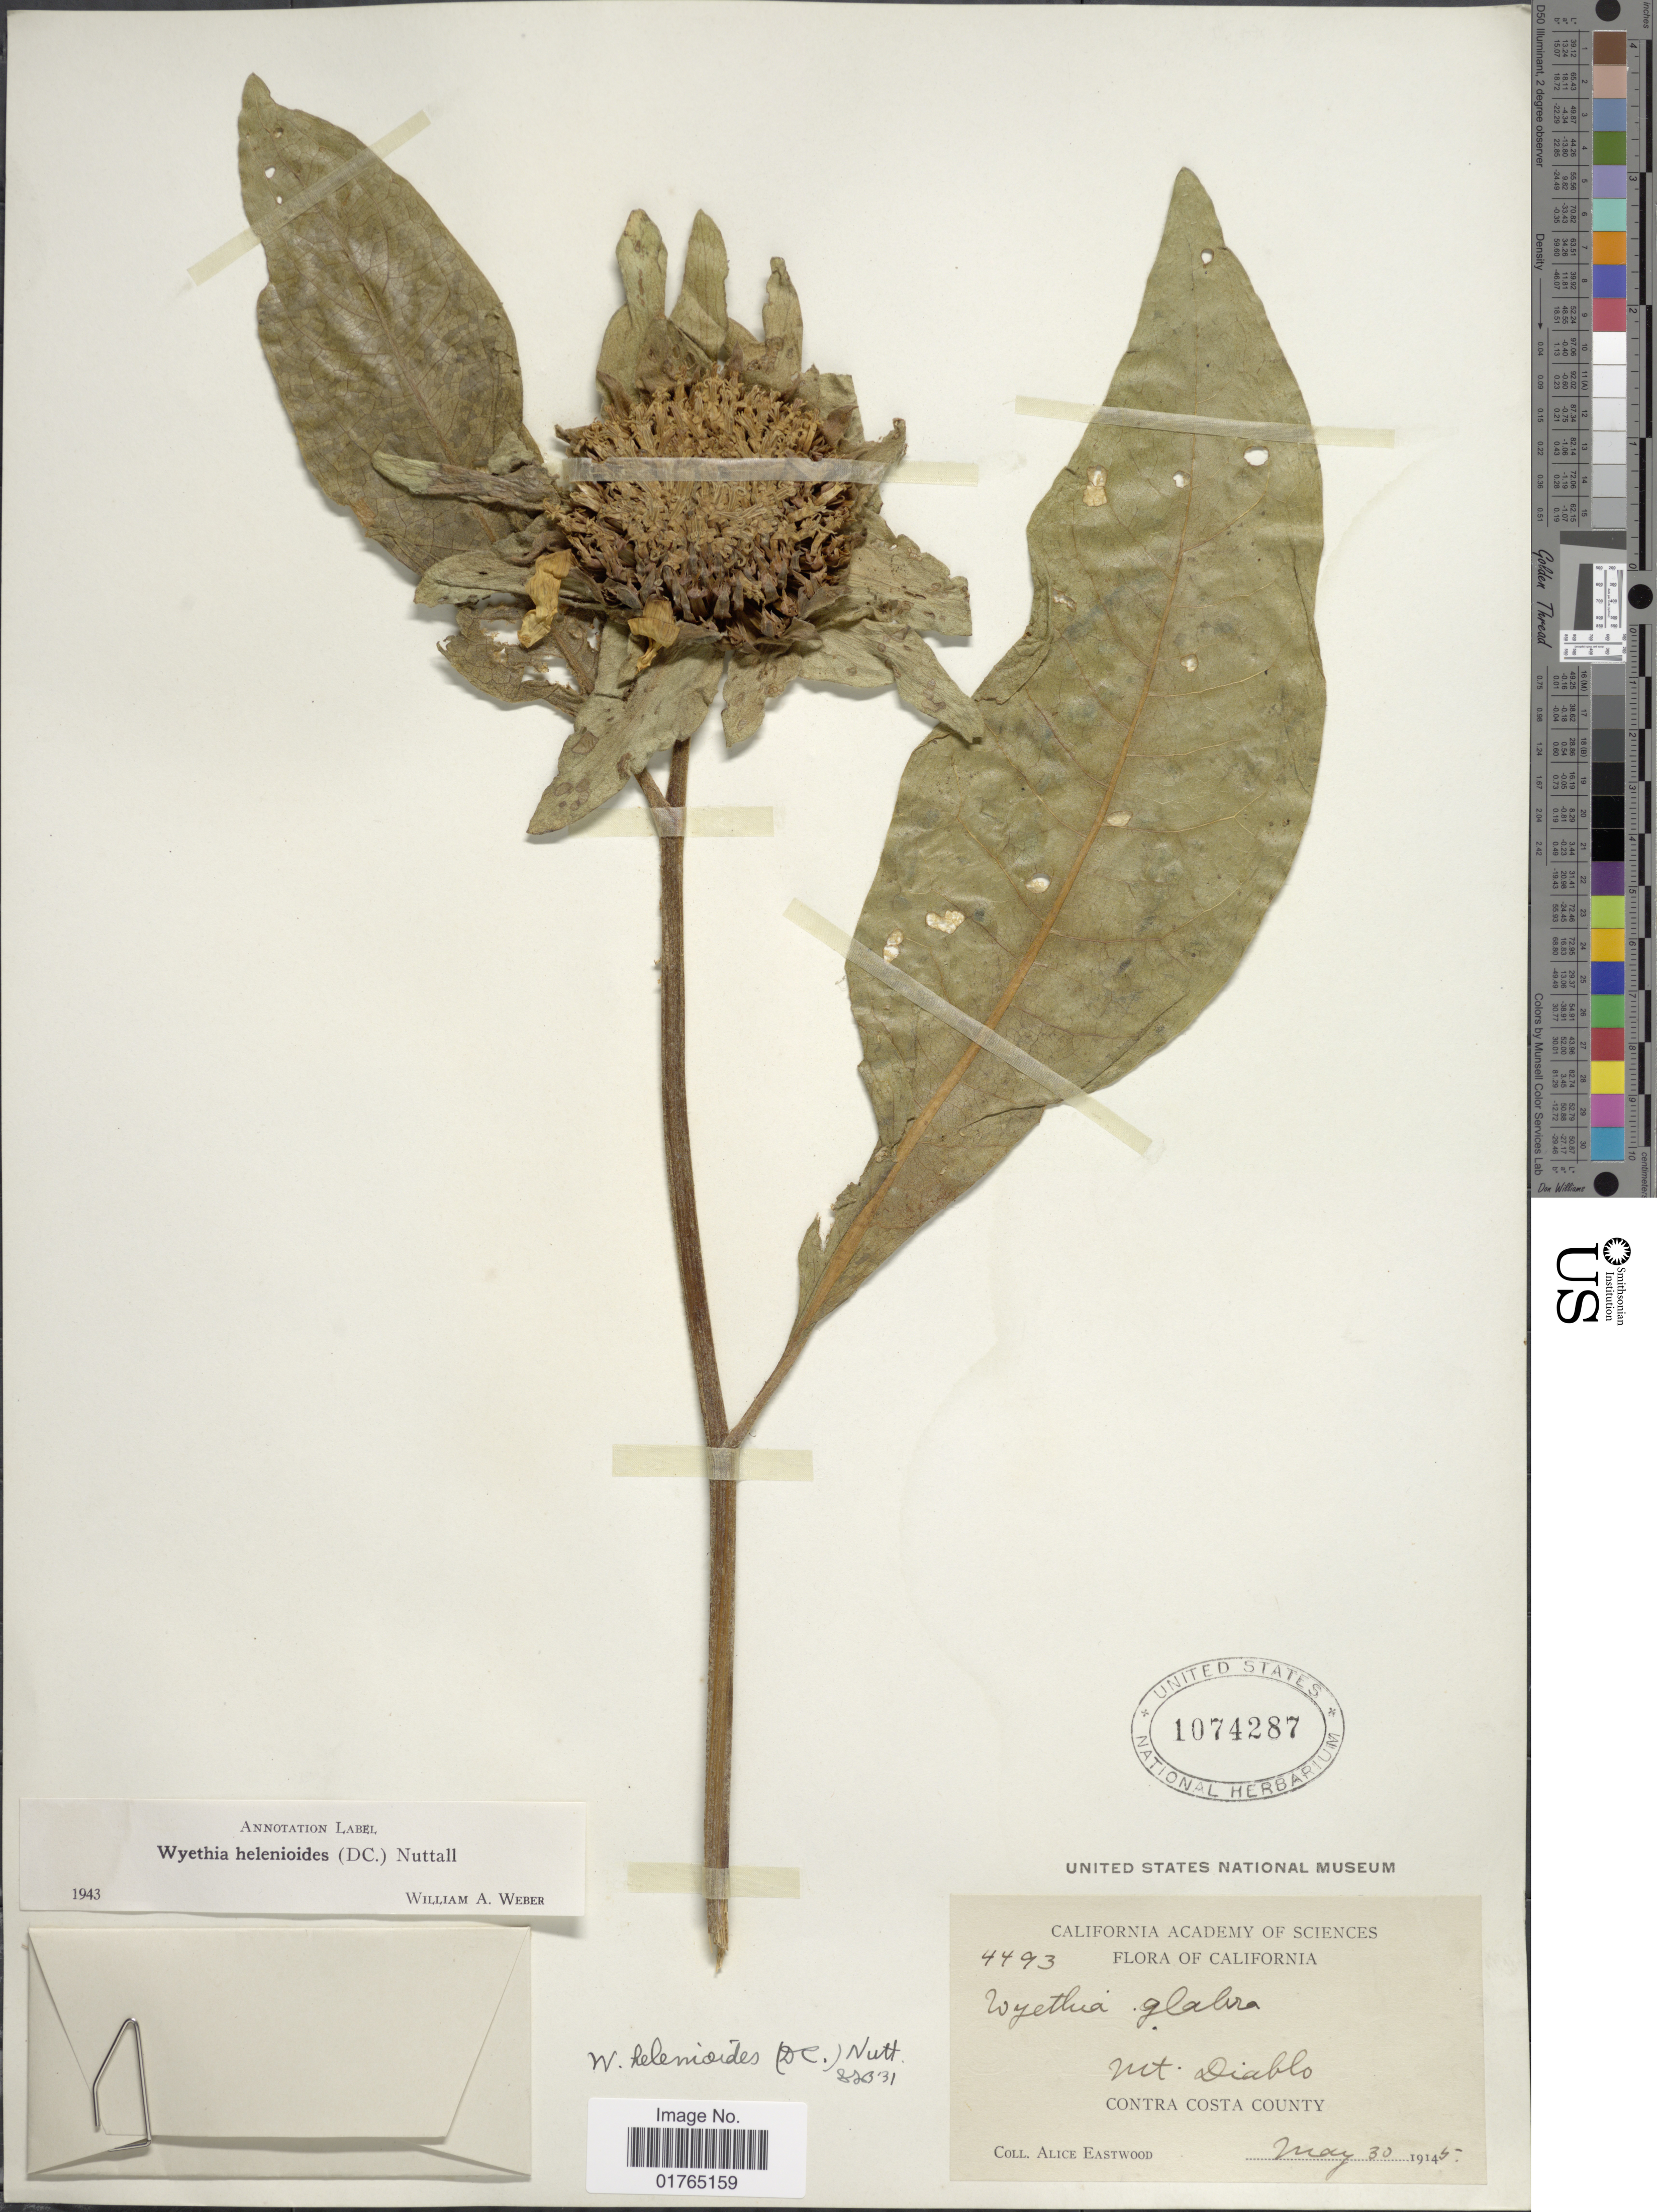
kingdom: Plantae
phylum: Tracheophyta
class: Magnoliopsida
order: Asterales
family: Asteraceae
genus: Wyethia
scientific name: Wyethia helenioides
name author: (DC.) Nutt.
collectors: A. Eastwood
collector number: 4493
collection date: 1915-05-30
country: United States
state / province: California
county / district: Contra Costa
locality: Mt. Diablo, Contra Costa County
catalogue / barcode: US 1074287